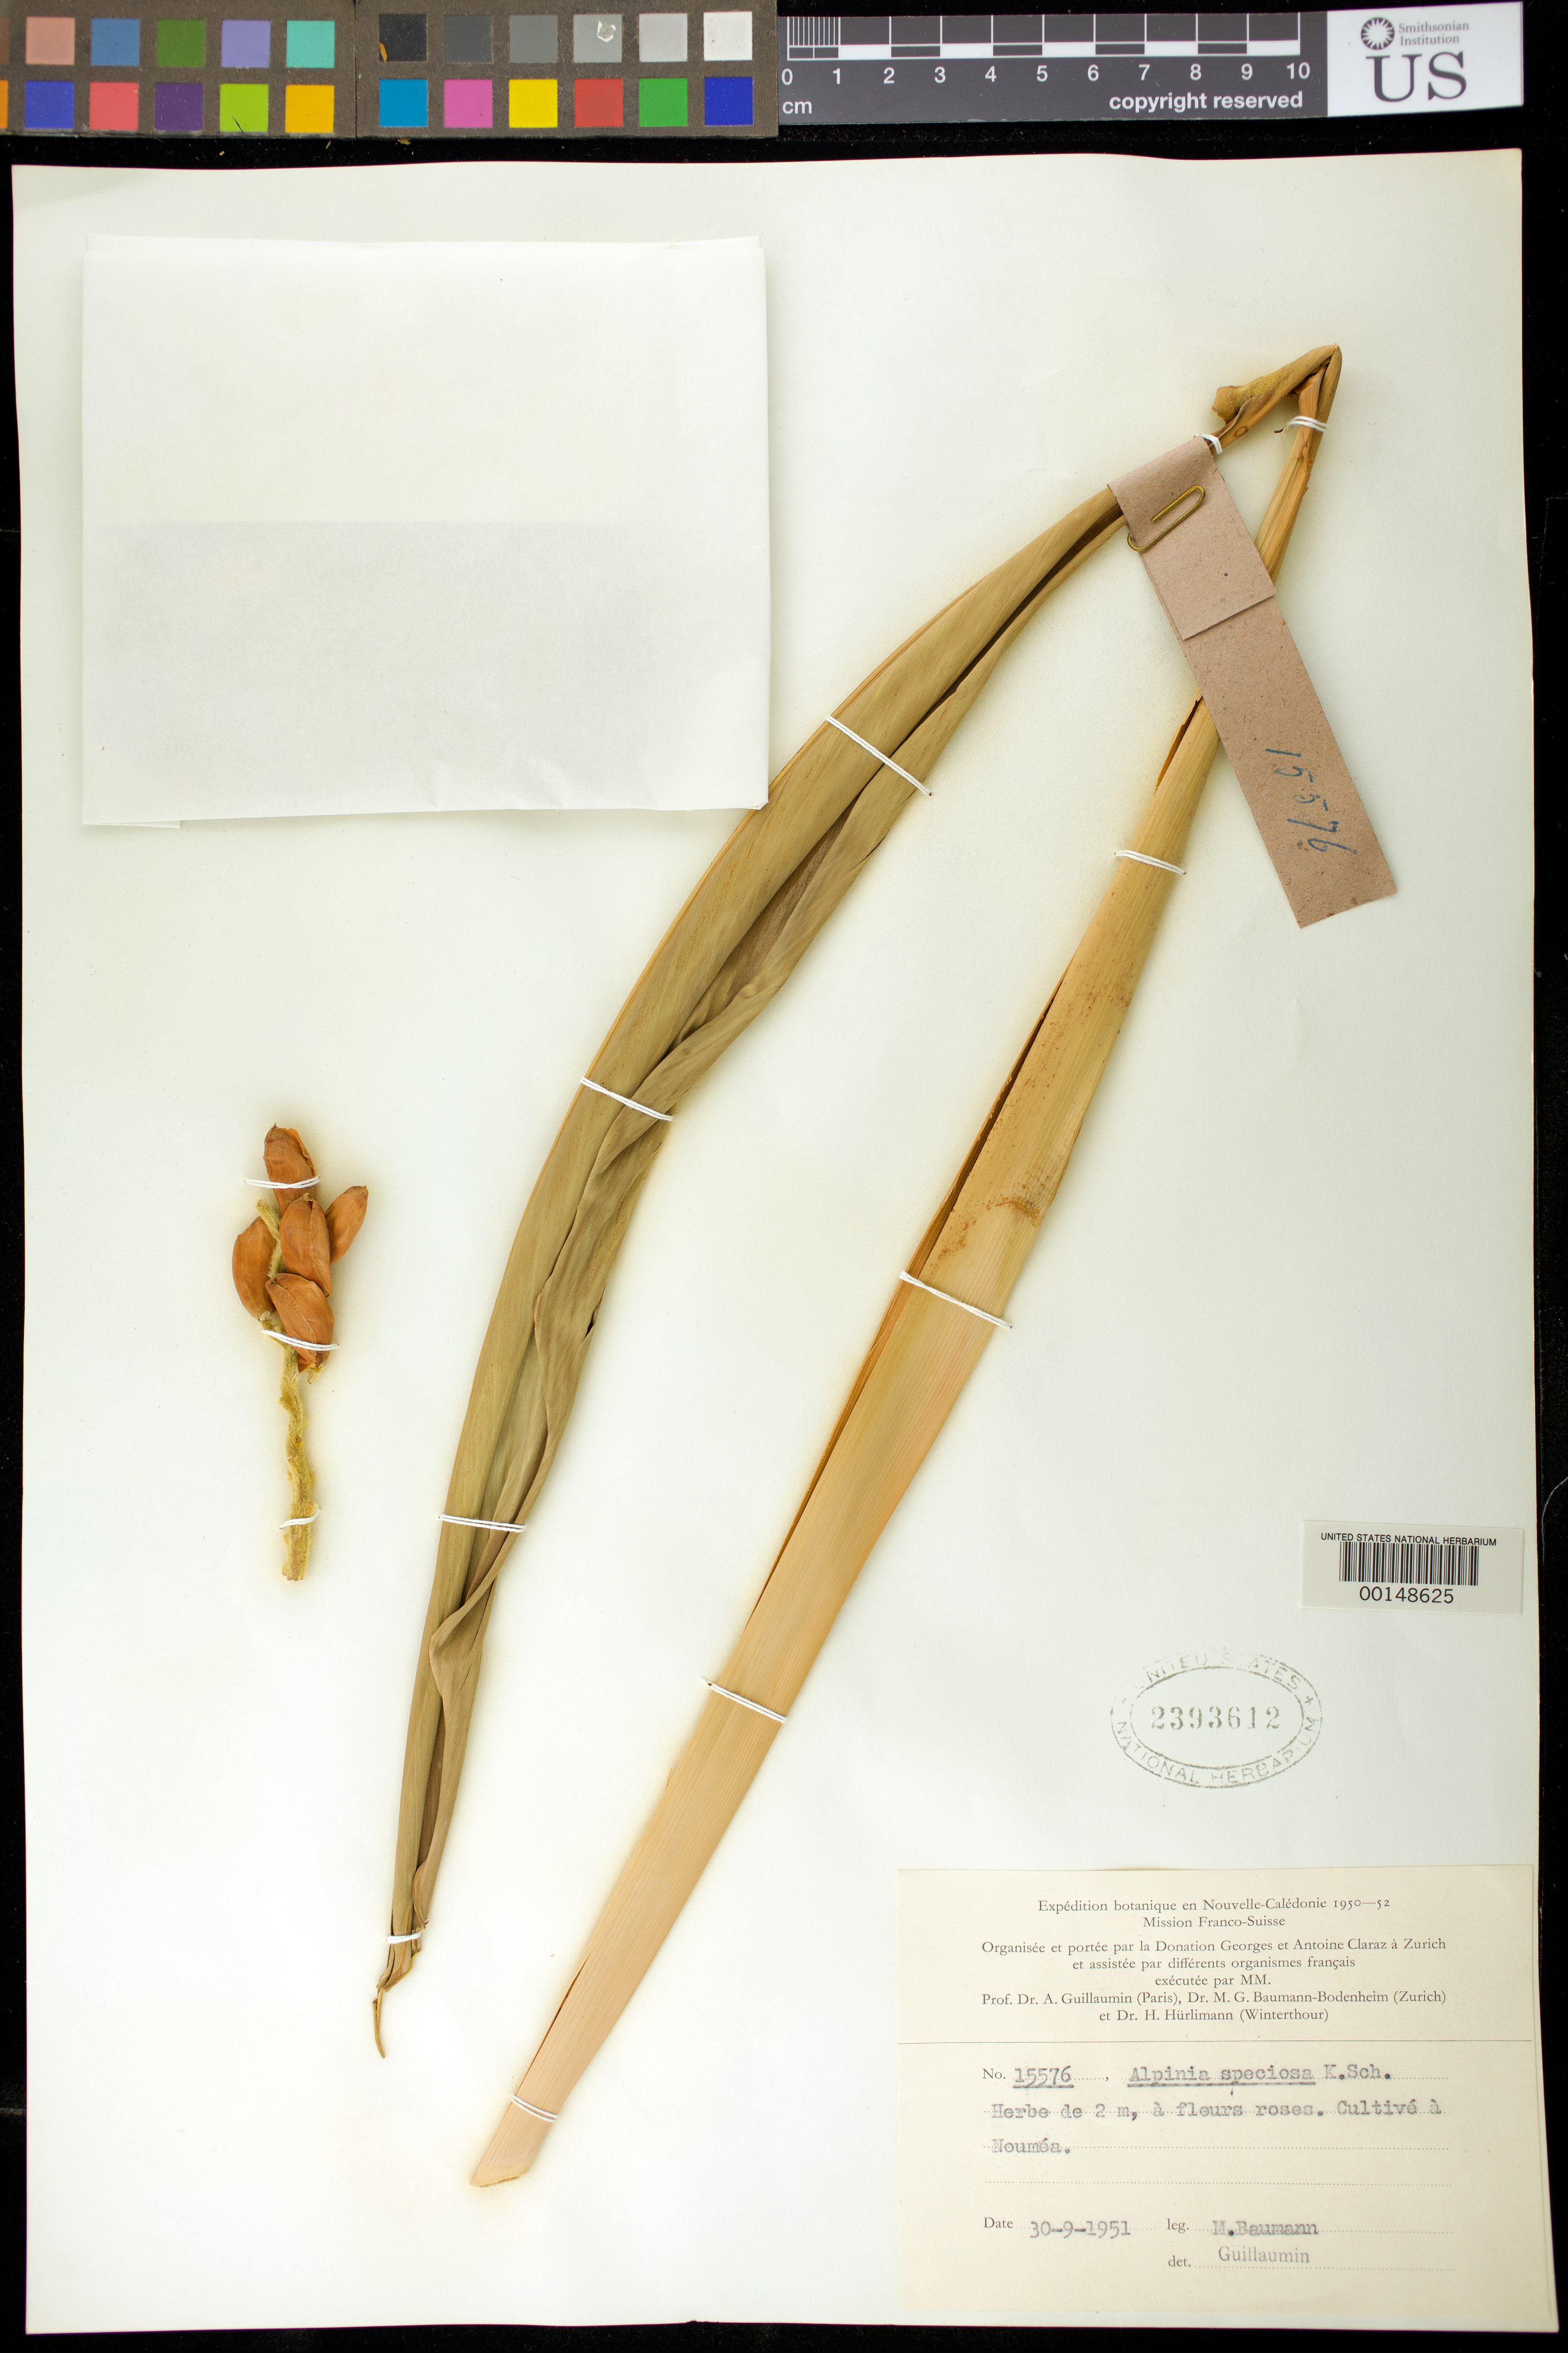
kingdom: Plantae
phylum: Tracheophyta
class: Liliopsida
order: Zingiberales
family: Zingiberaceae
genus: Alpinia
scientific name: Alpinia novae-pommeranie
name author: K. Schum.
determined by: Docot, Rudolph Valentino A.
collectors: M. G. Baumann-Bodenheim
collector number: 15576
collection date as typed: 30 Sep 1951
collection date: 1951-09-30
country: New Caledonia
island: New Caledonia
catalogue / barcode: US 2393612